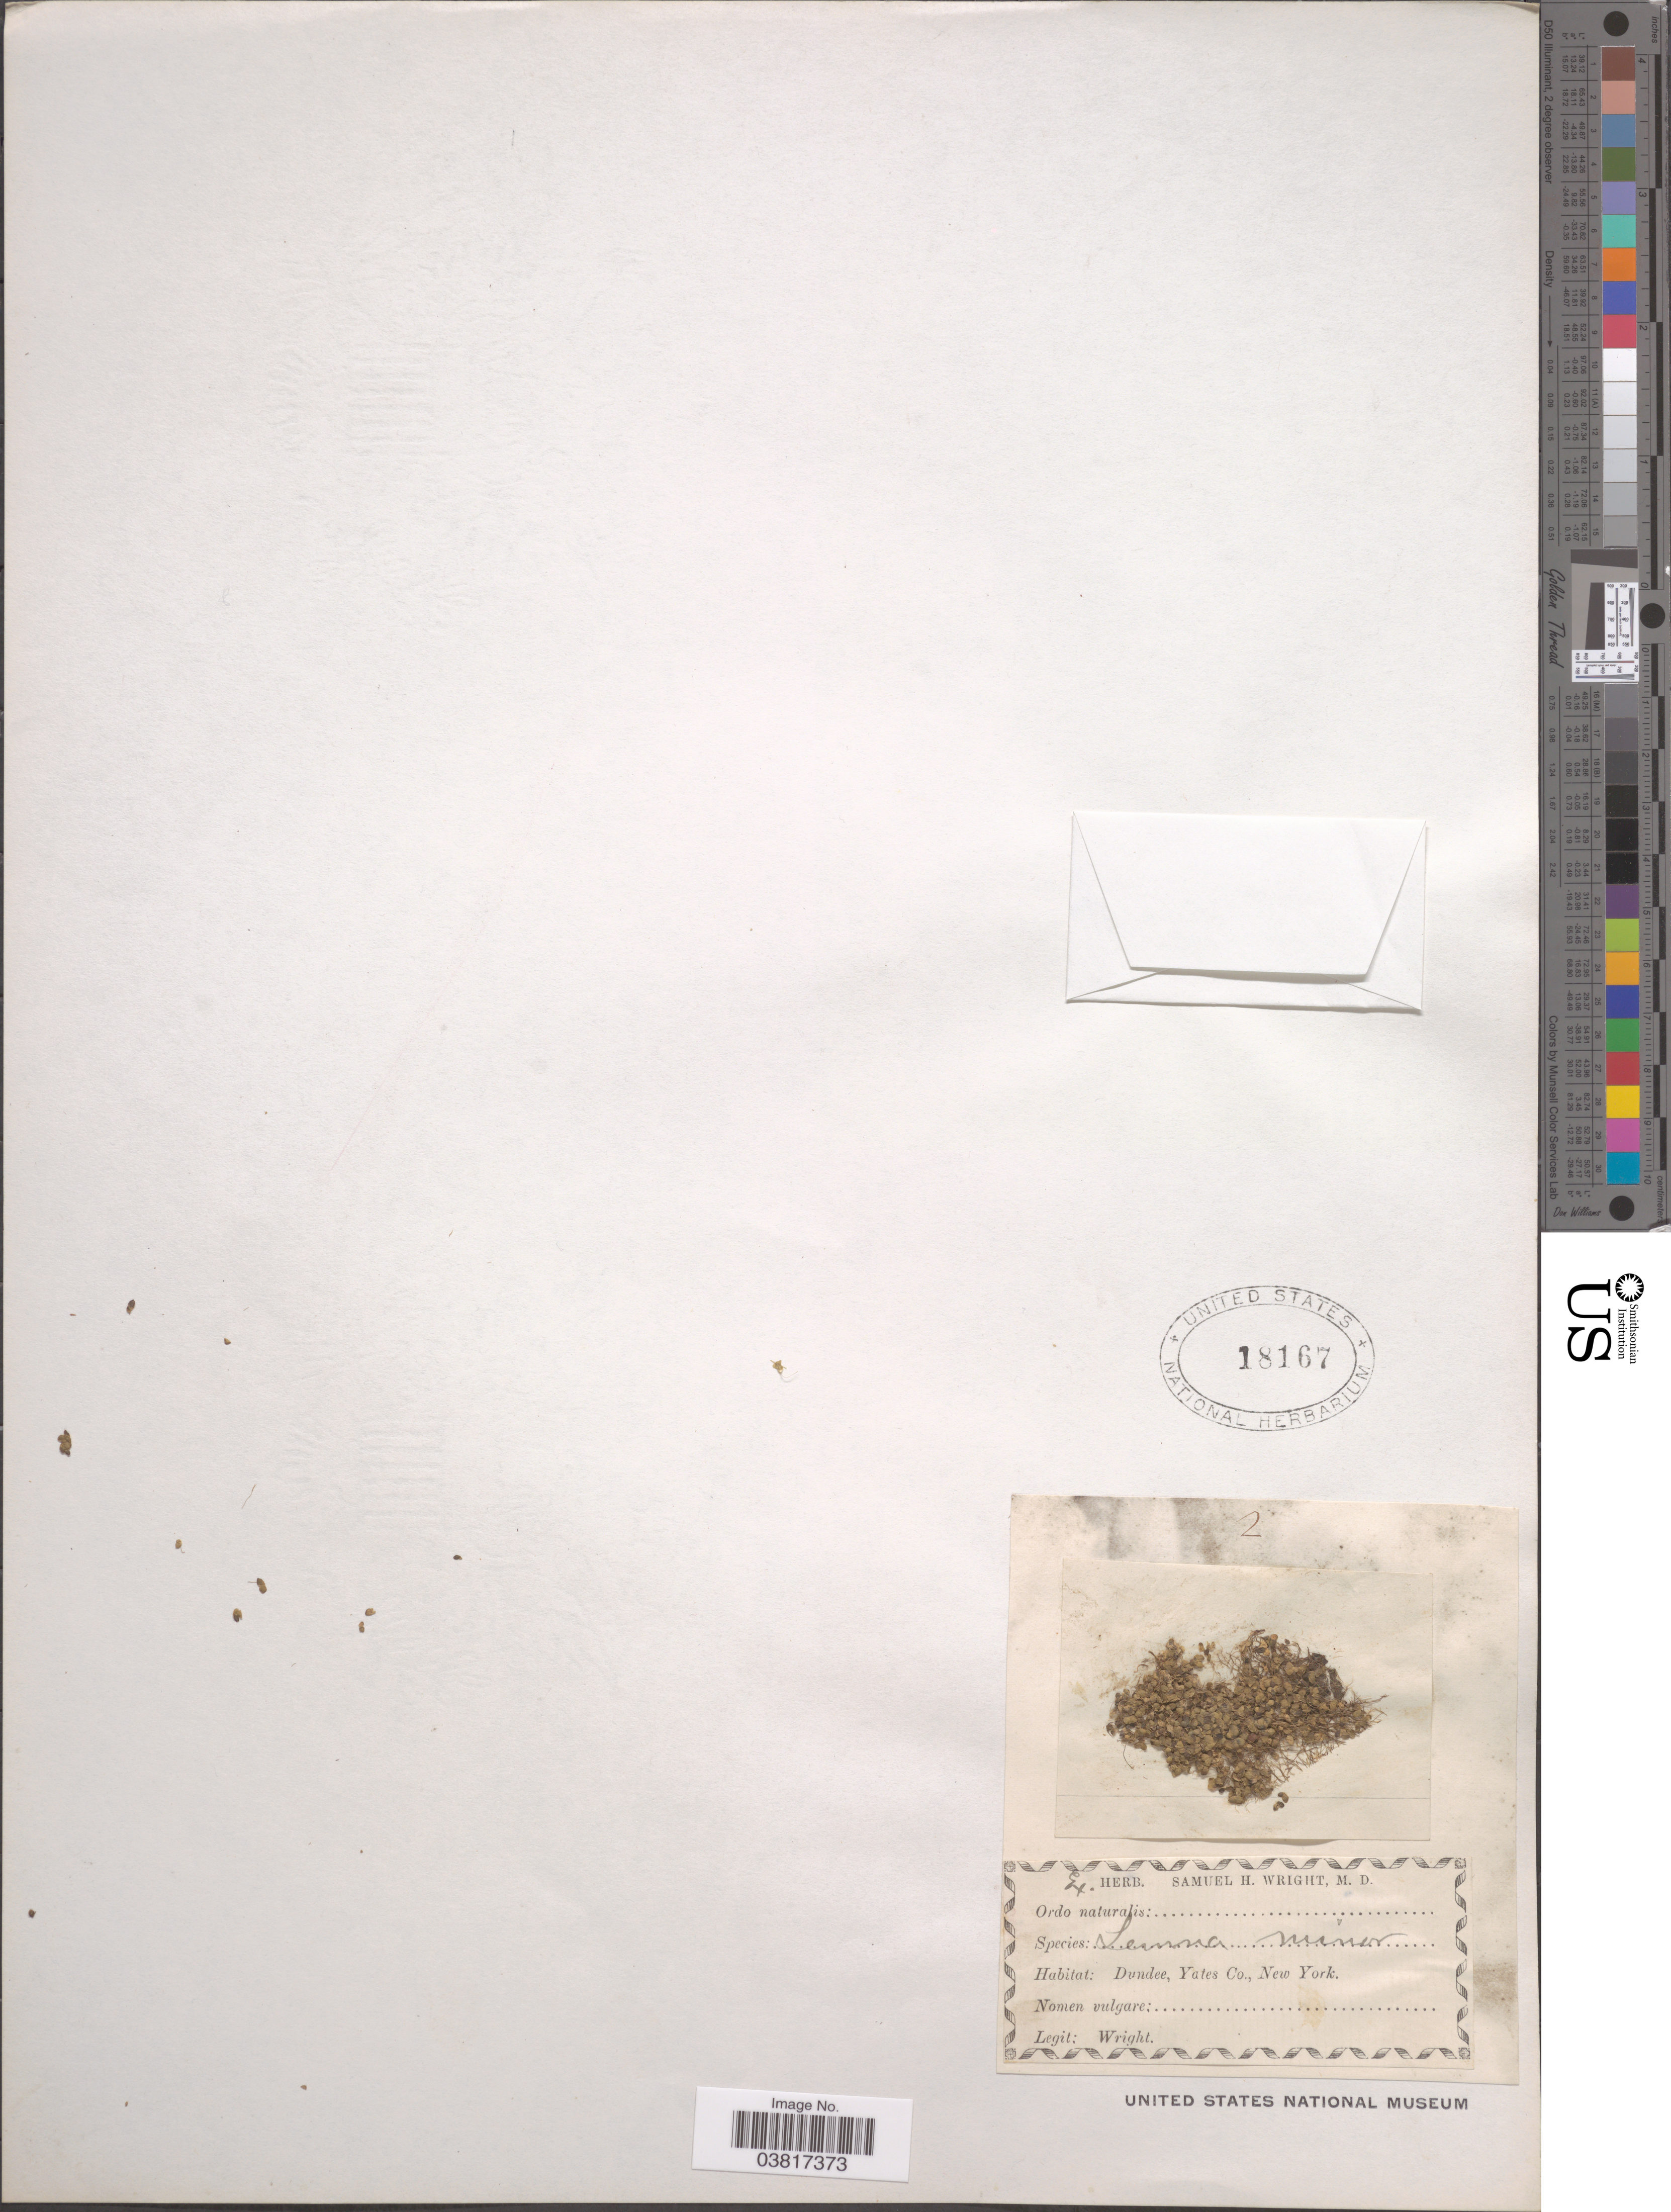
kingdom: Plantae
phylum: Tracheophyta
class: Liliopsida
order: Alismatales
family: Araceae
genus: Lemna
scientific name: Lemna minor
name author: L.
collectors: S. H. Wright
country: United States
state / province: New York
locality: Dundee, Yates Co.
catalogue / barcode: US 18167